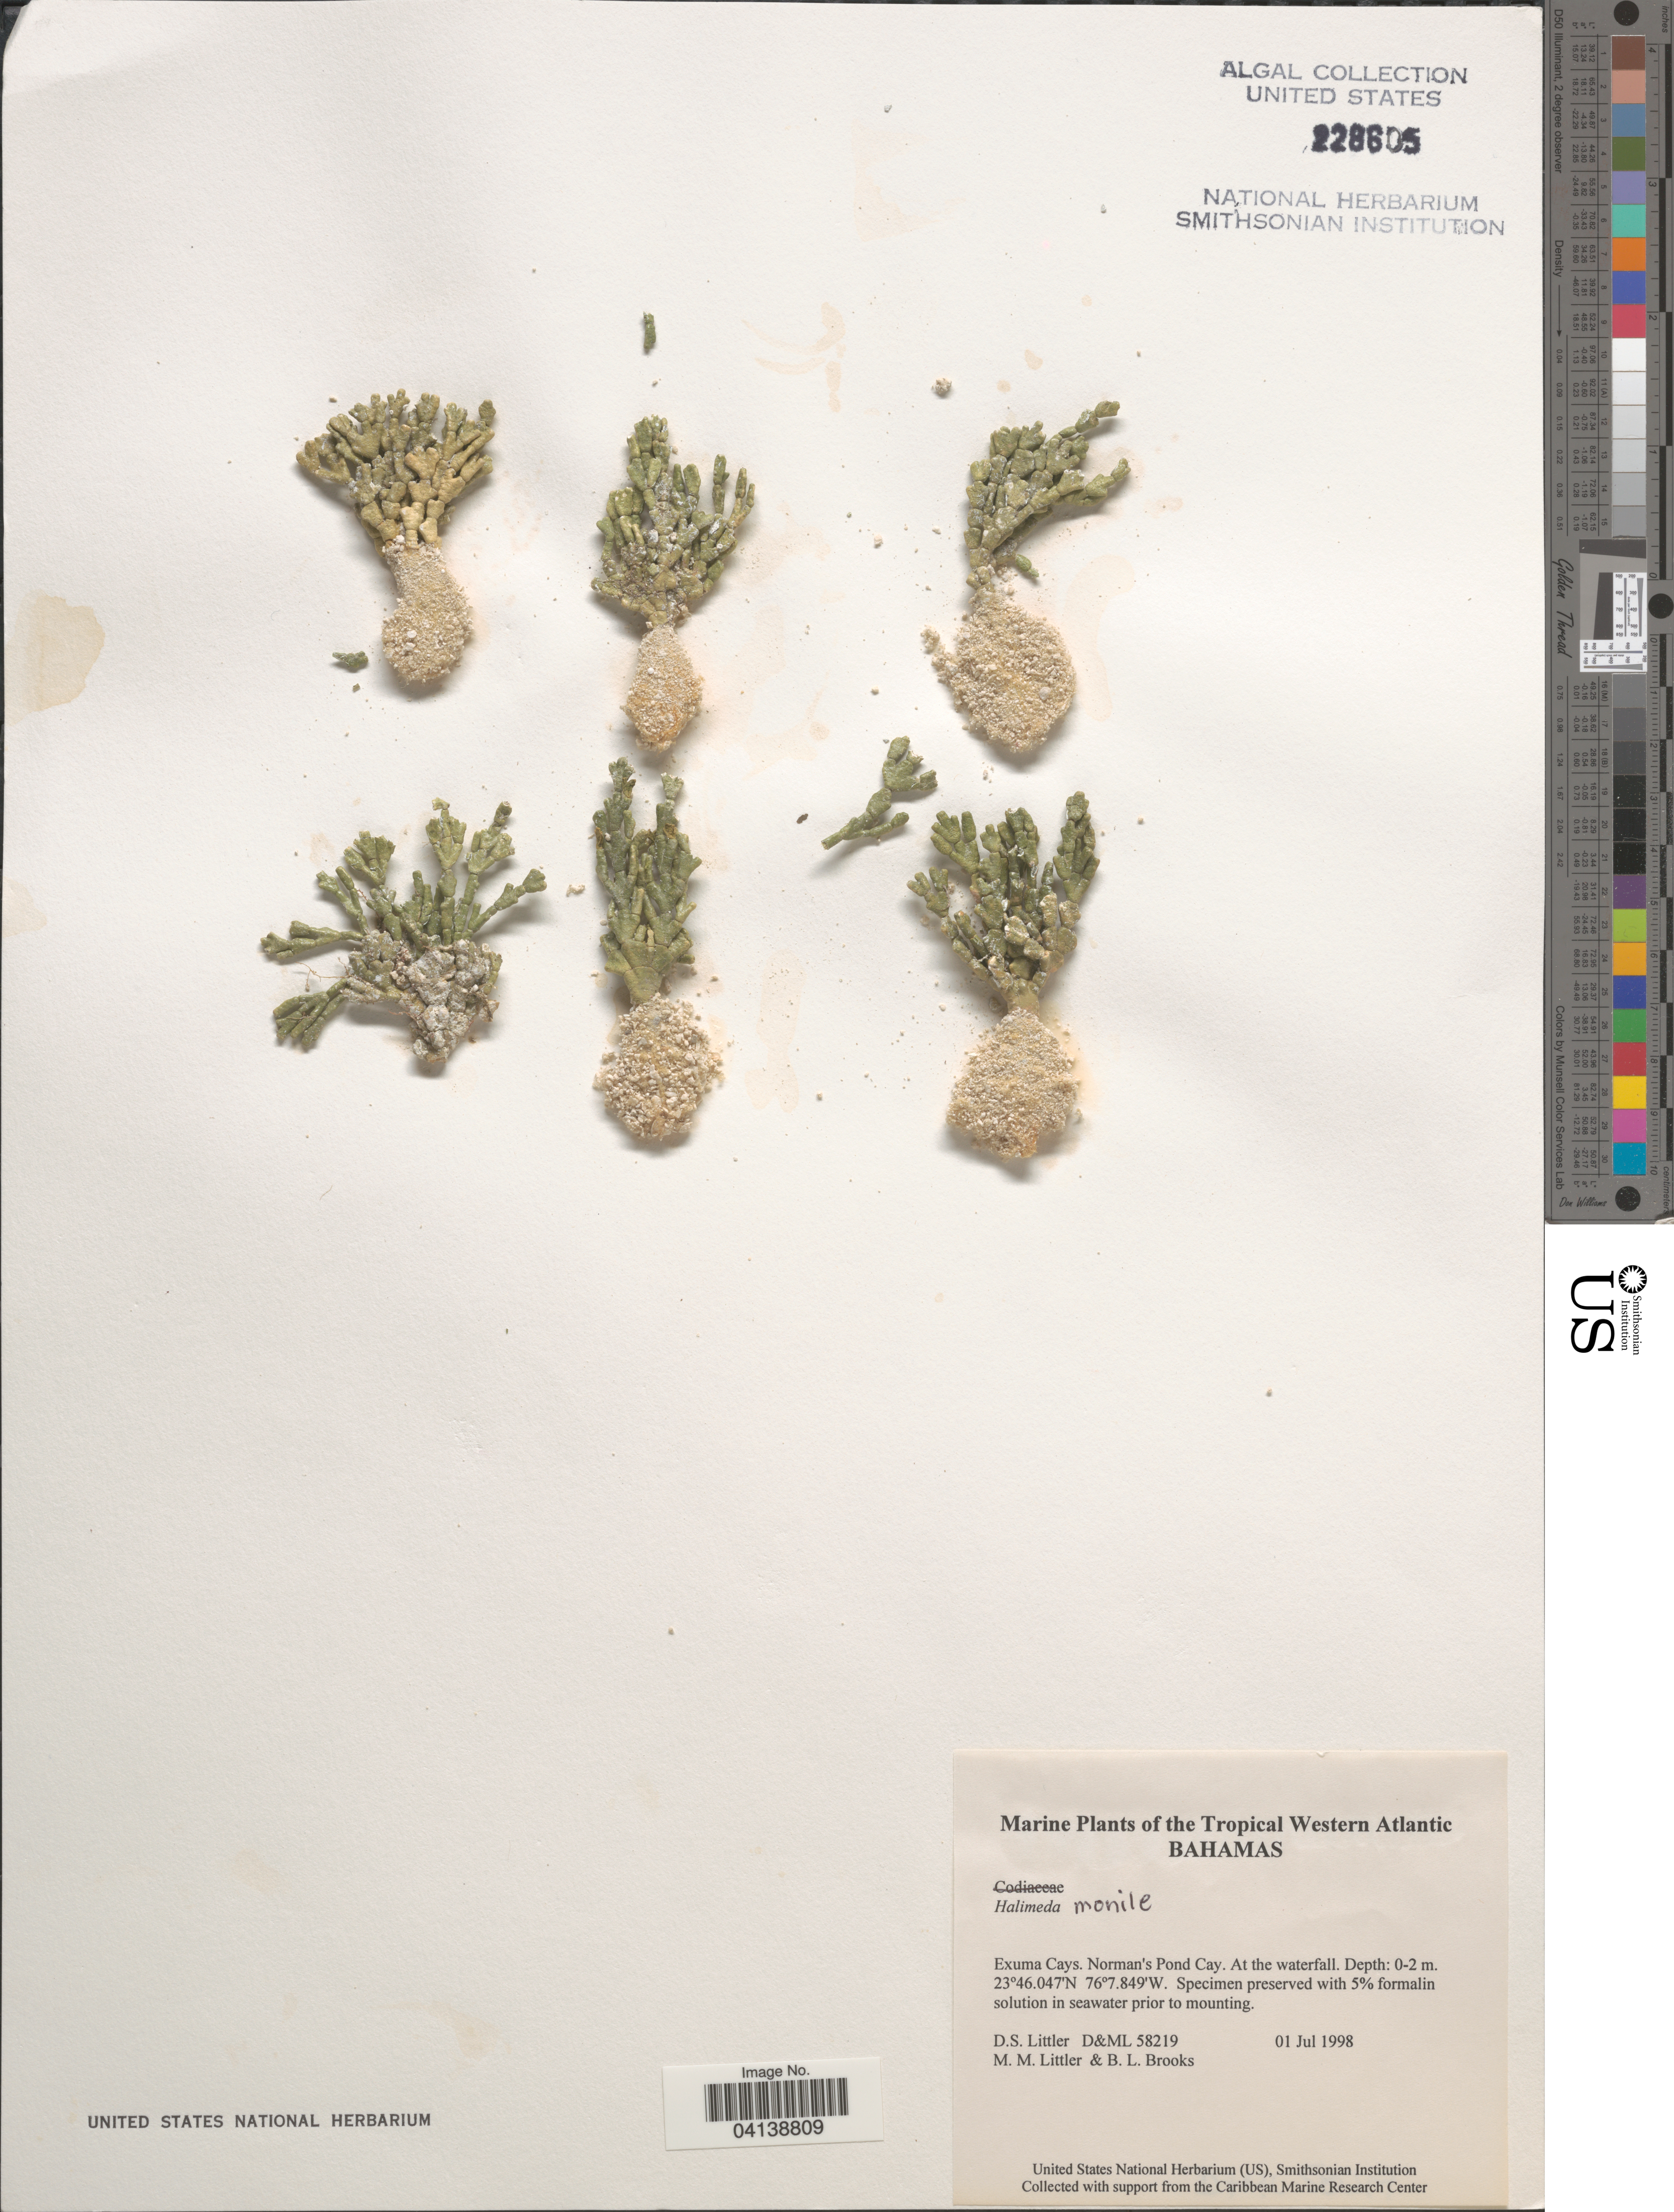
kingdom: Plantae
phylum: Chlorophyta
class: Ulvophyceae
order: Bryopsidales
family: Halimedaceae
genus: Halimeda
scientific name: Halimeda monile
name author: (J. Ellis & Sol.) J.V.Lamouroux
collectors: D. S. Littler & B. Brooks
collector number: D&ML58219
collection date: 1998-07-01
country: Bahamas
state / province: Exuma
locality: The Tropical Western Atlantic. Exuma Cays. Norman's Pond Cay. At the waterfall.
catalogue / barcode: US 228605